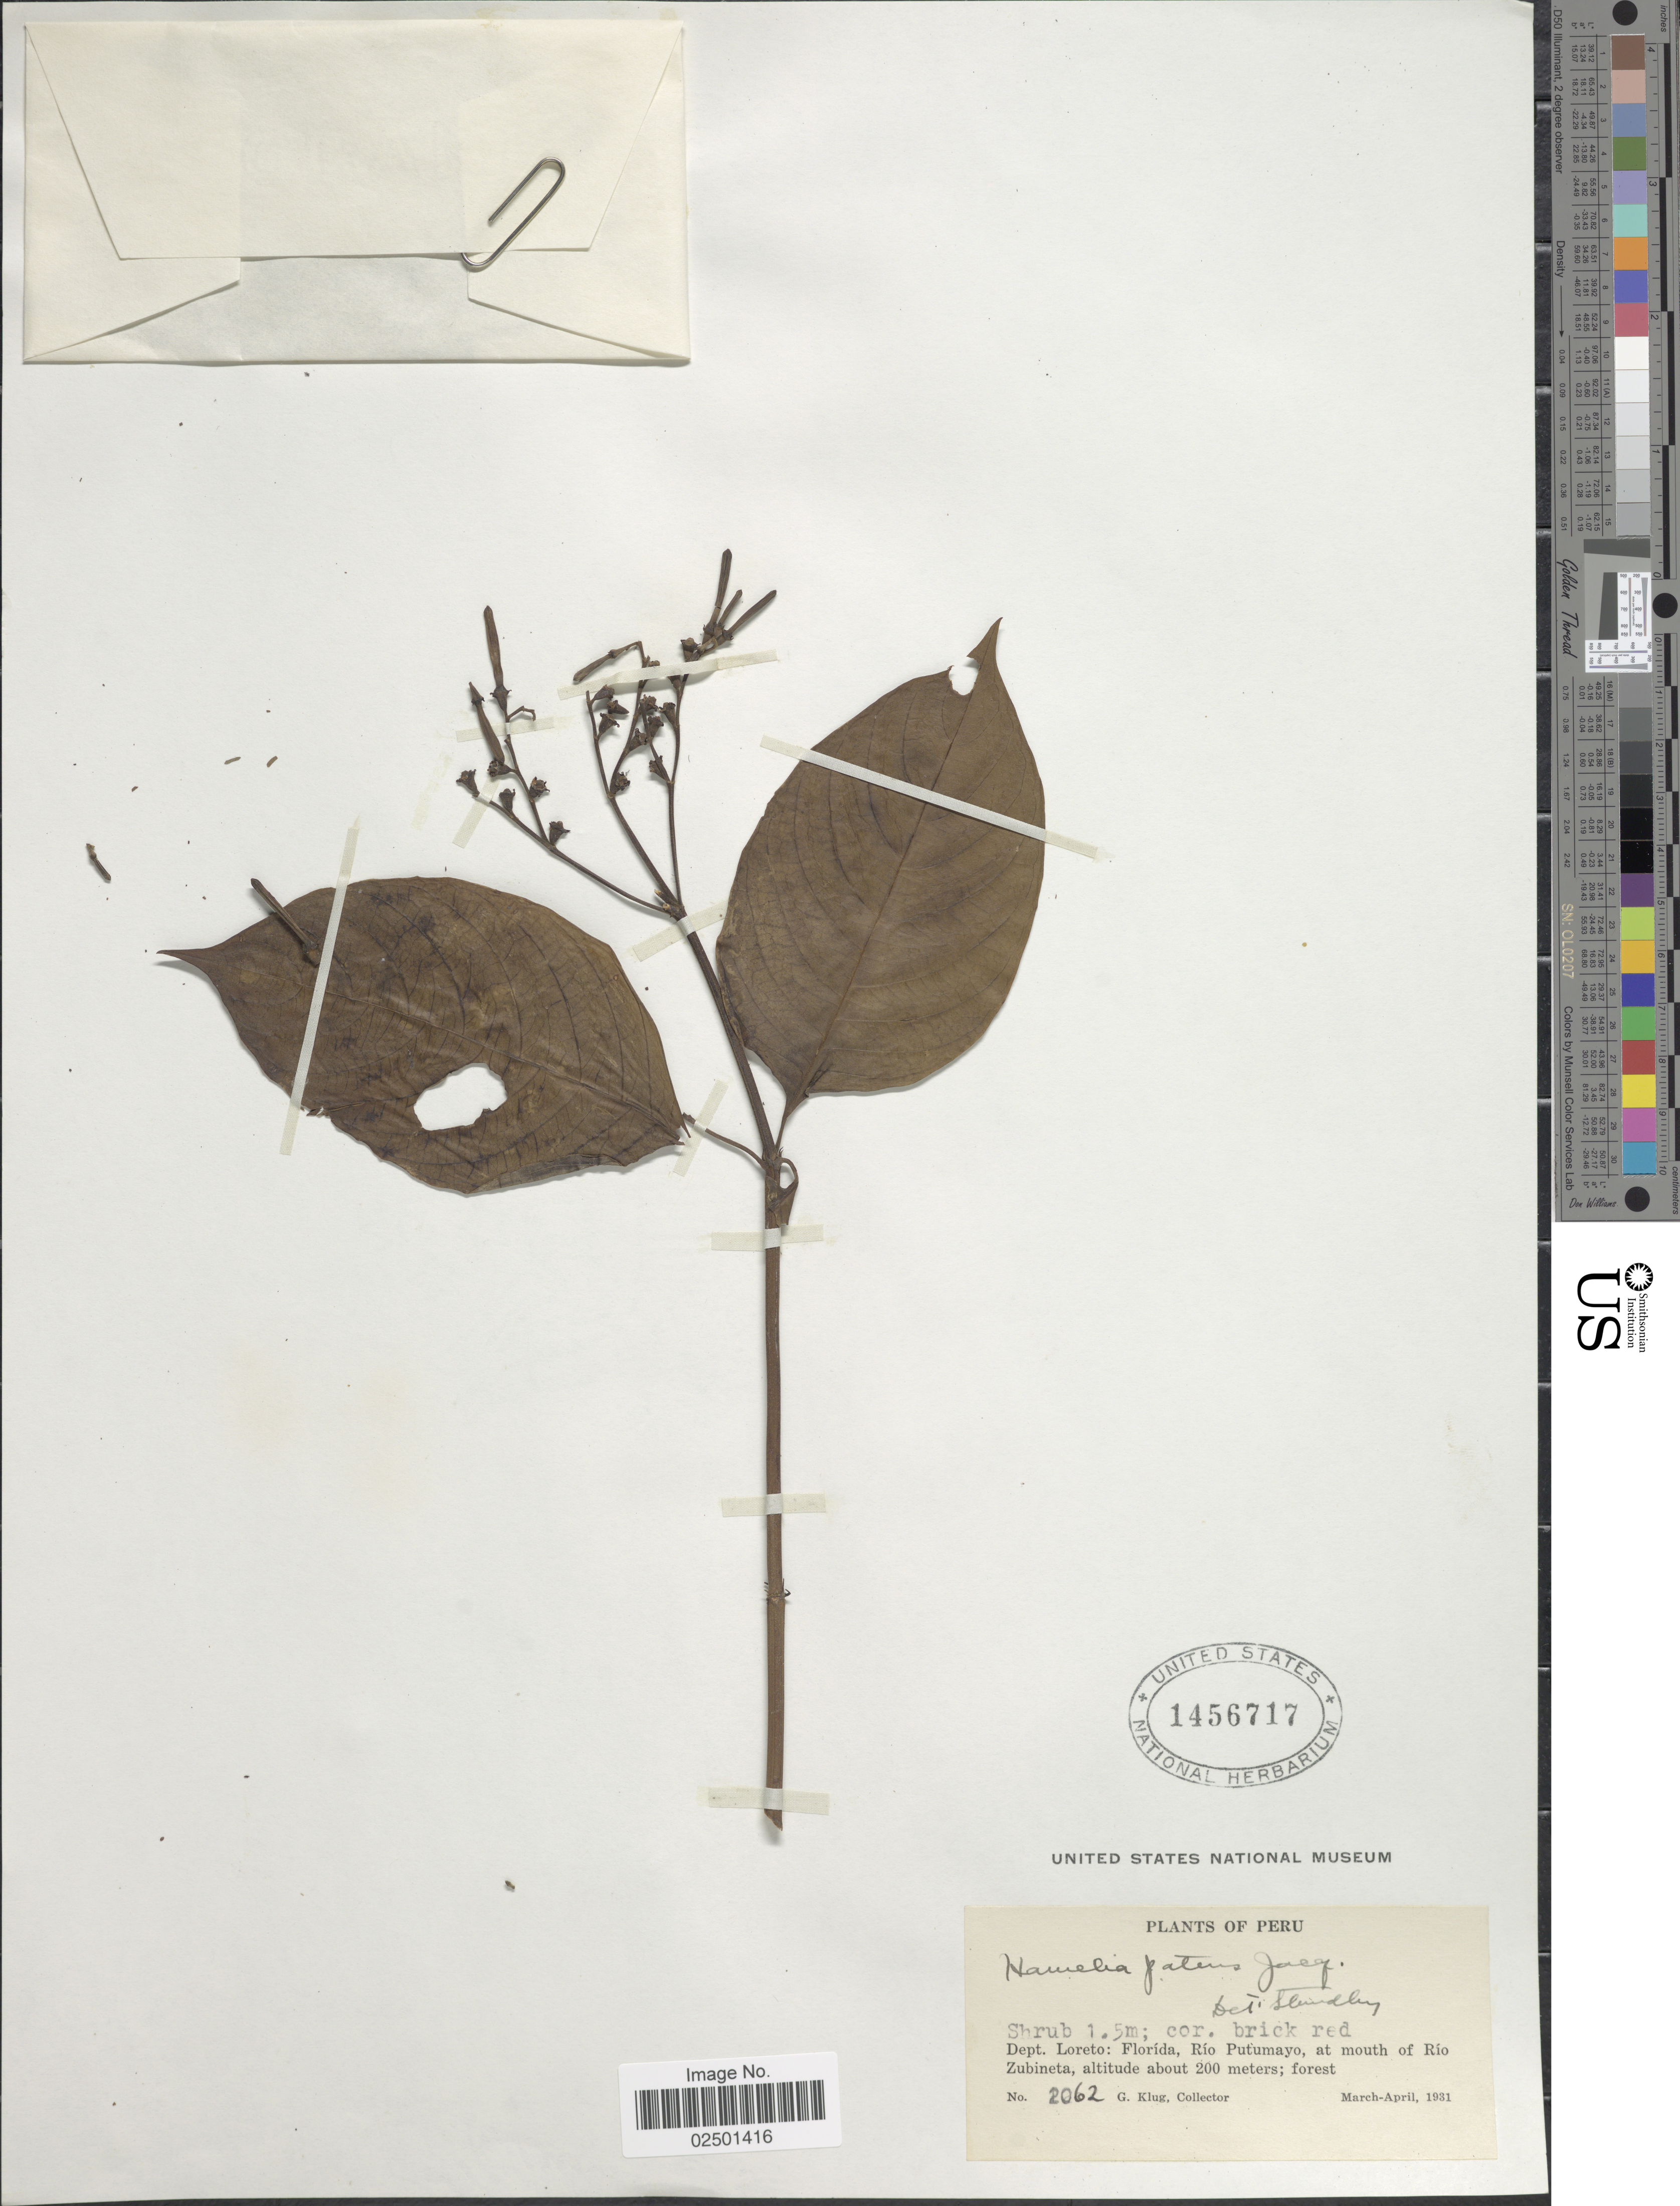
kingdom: Plantae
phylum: Tracheophyta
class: Magnoliopsida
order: Gentianales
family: Rubiaceae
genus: Hamelia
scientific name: Hamelia patens var. patens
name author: Jacq.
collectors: G. Klug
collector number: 2062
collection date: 1931-03/1931-04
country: Peru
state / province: Loreto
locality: Dept. Loreto: Florida, Rio Putumayo, at mouth of Rio Zubineta; forest.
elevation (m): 200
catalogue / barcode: US 1456717